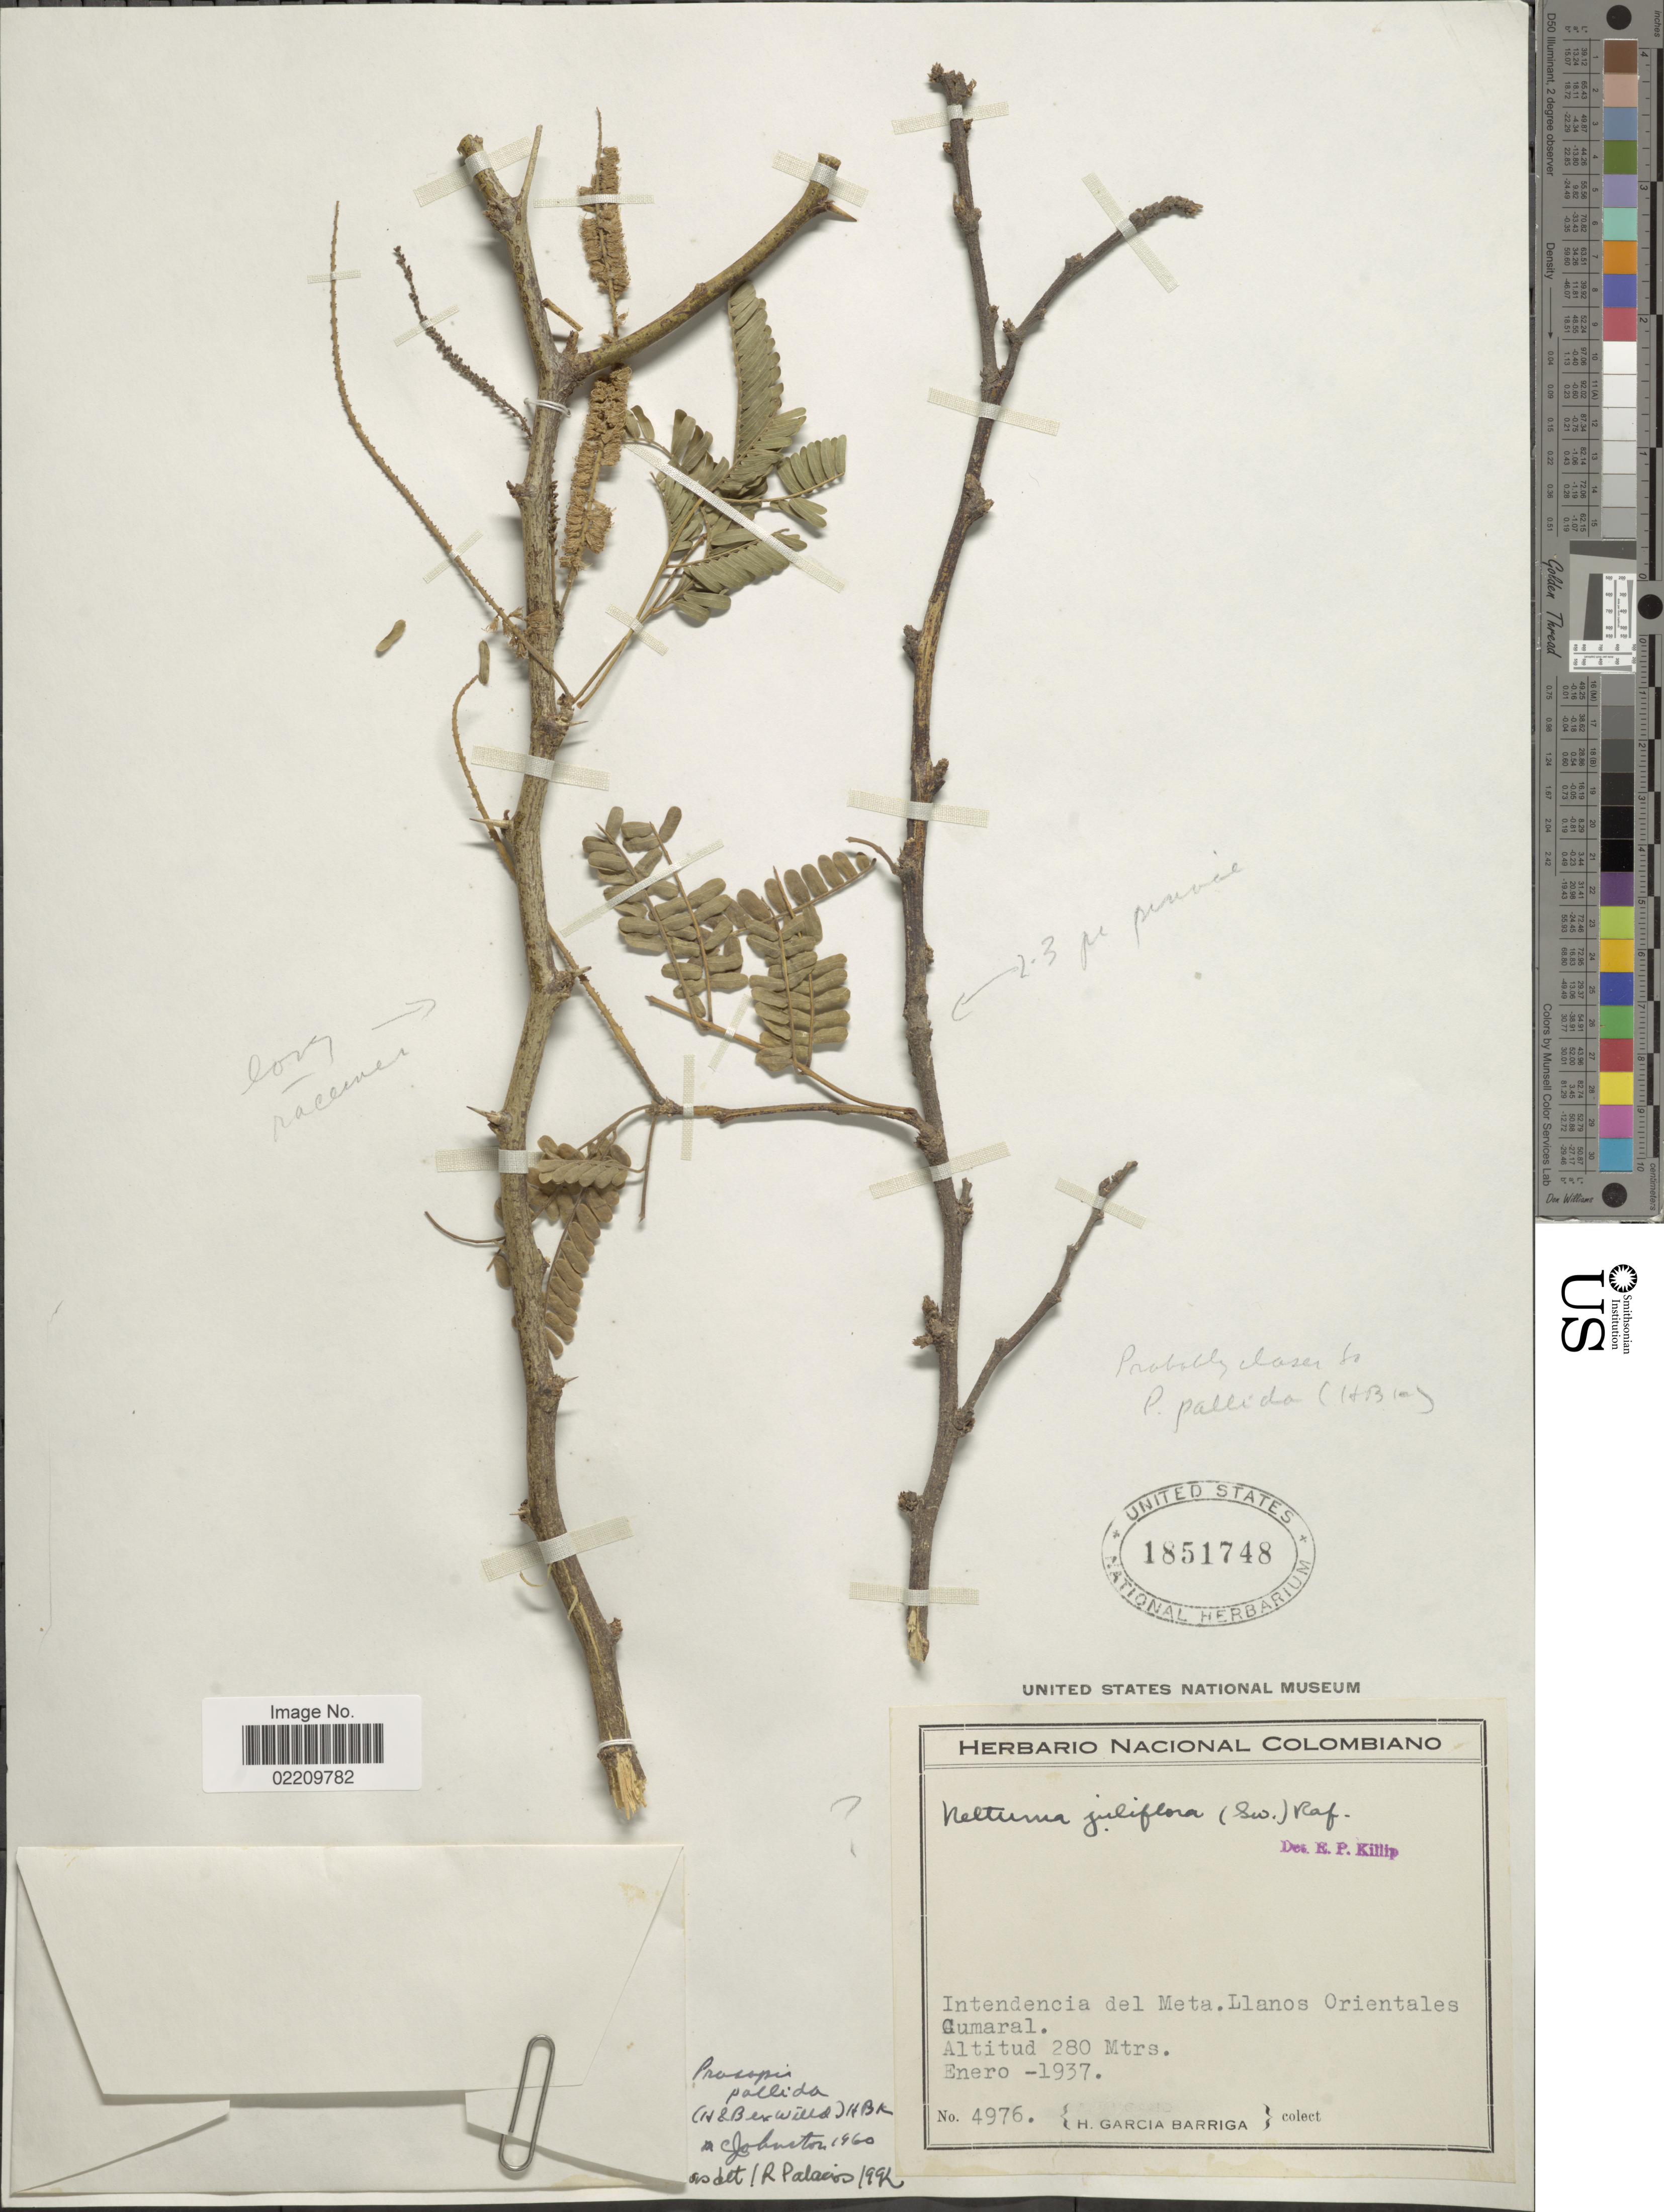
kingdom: Plantae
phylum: Tracheophyta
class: Magnoliopsida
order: Fabales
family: Fabaceae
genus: Neltuma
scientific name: Neltuma pallida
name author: (Humb. & Bonpl. ex Willd.) C. E. Hughes & G.P. Lewis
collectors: H. García Barriga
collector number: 4976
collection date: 1937-01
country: Colombia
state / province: Meta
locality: Intendencia del Meta. Llanos Orientales Cumaral.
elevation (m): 280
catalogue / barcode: US 1851748